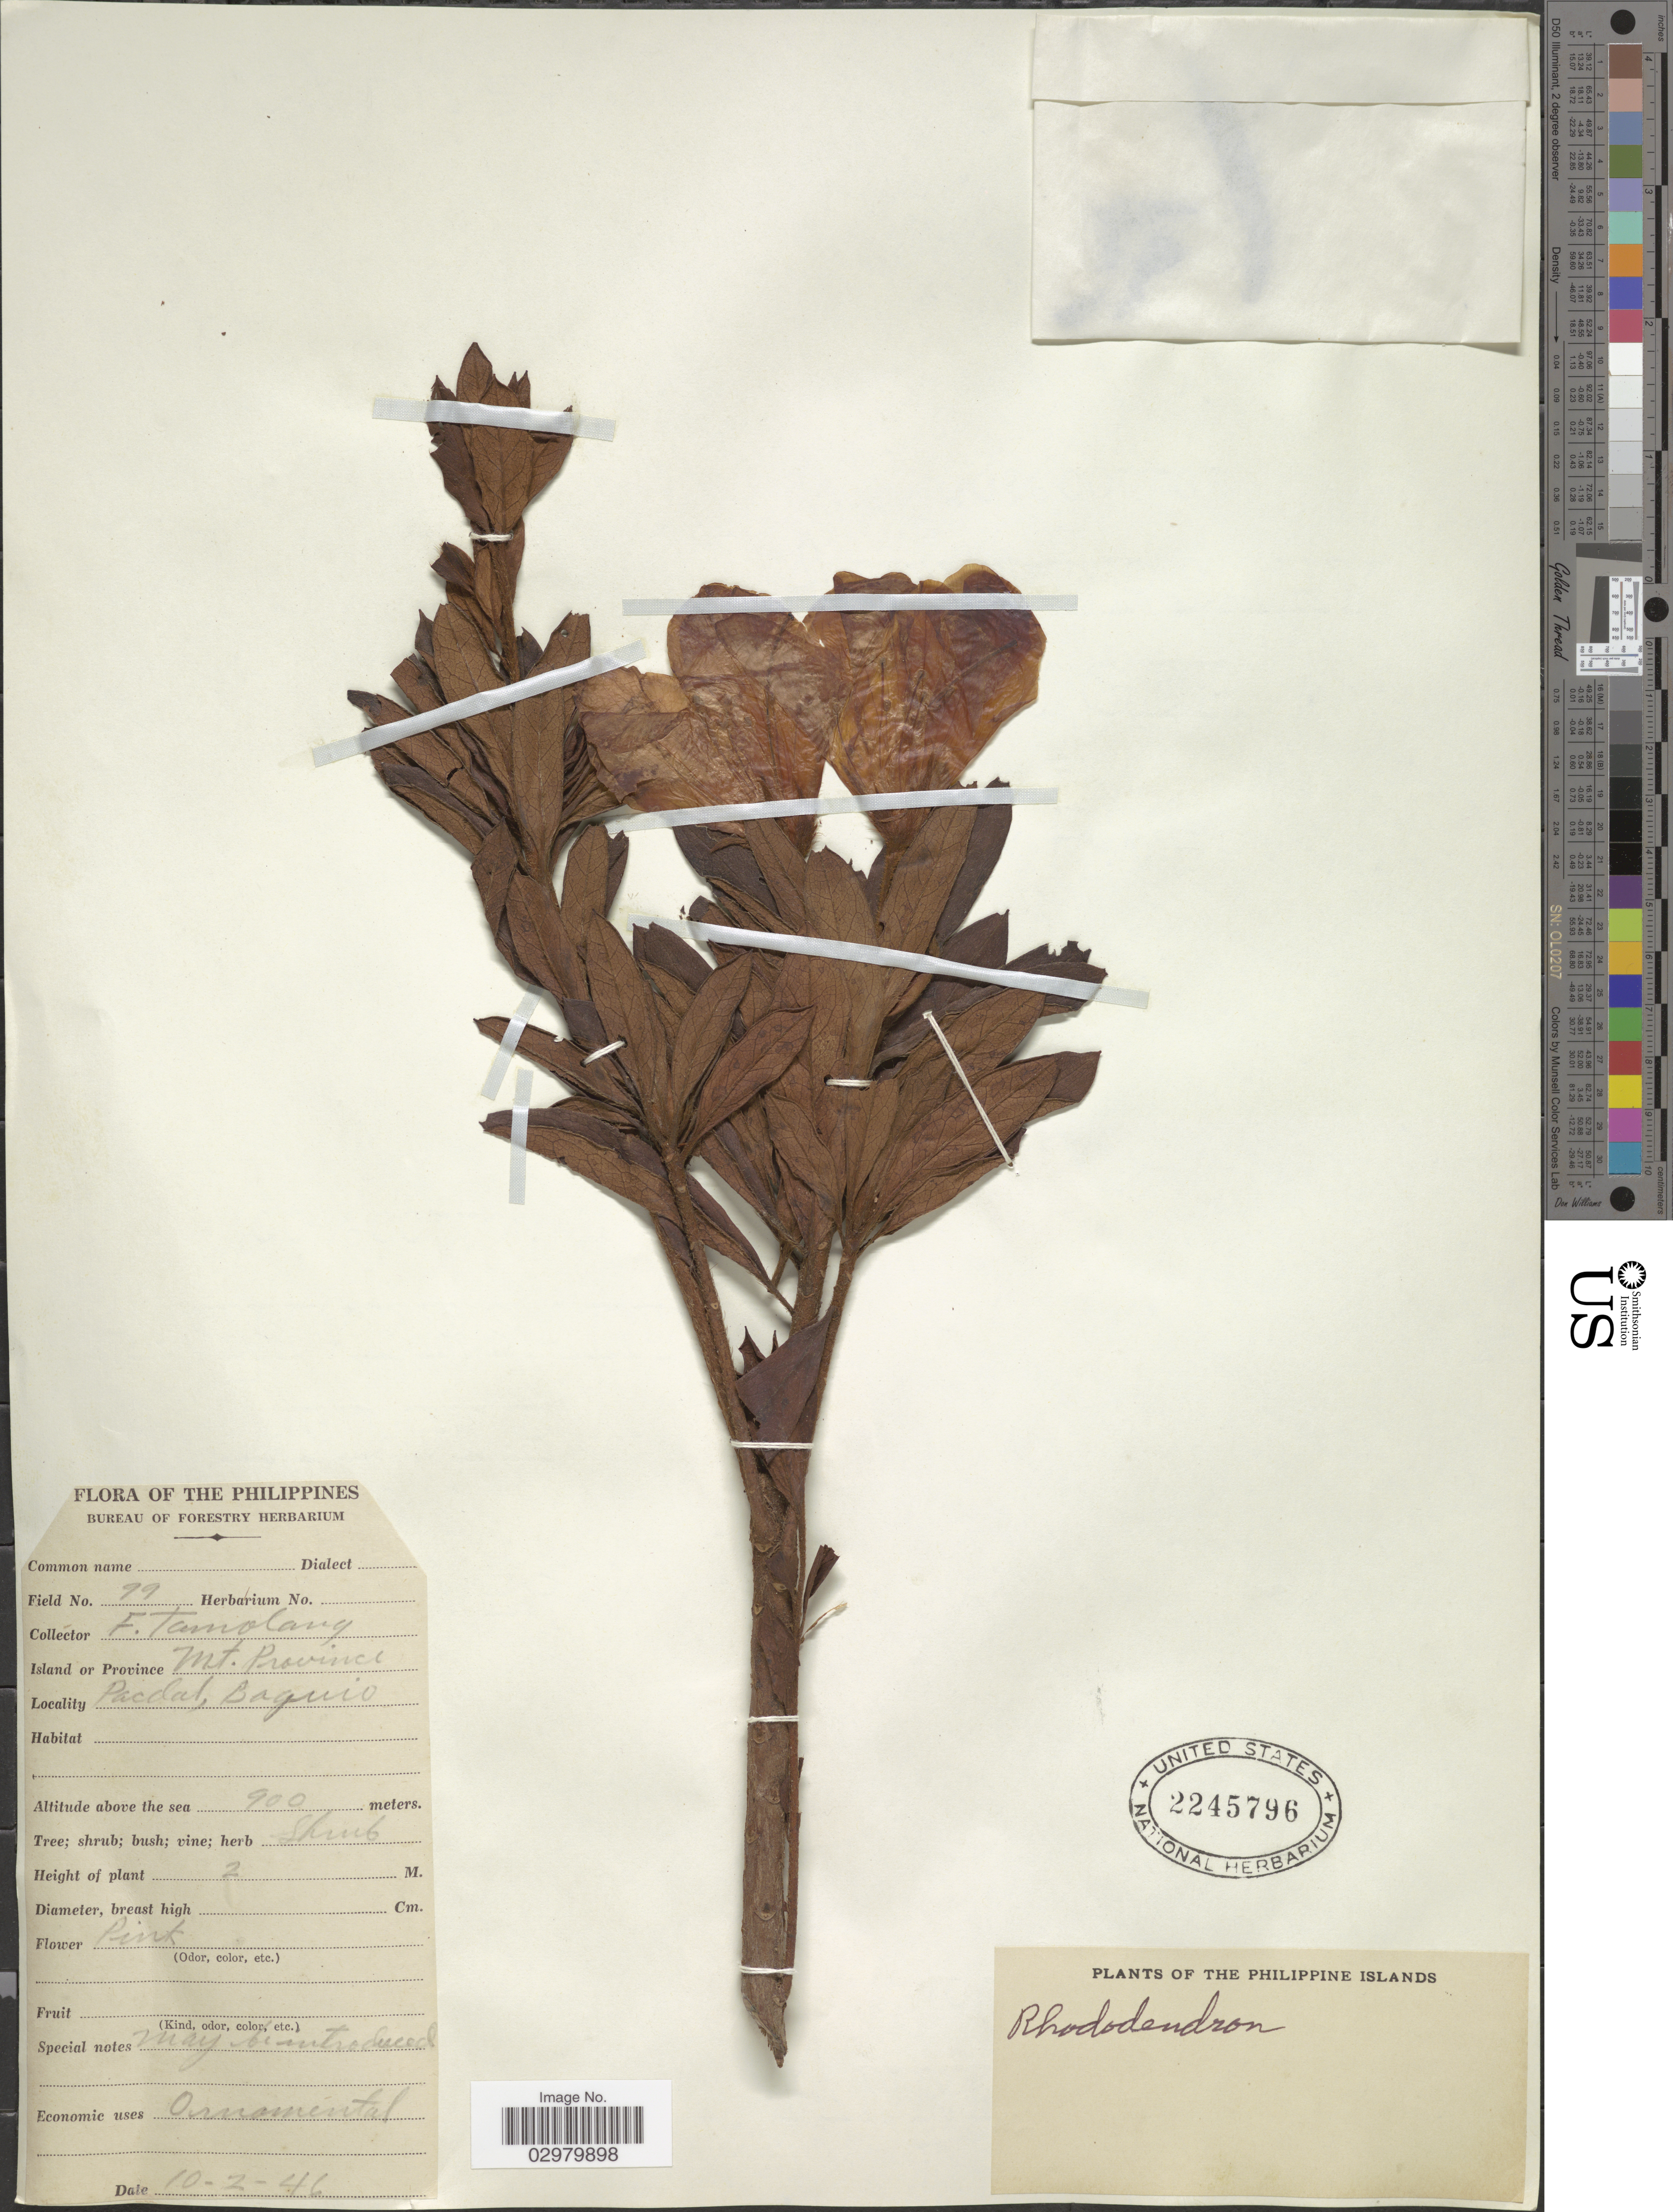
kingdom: Plantae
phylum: Tracheophyta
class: Magnoliopsida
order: Ericales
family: Ericaceae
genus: Rhododendron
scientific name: Rhododendron sp.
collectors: F. Tamolang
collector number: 99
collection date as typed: Transcribed d/m/y: 10/2/46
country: Philippines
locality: Island or Province: Mt. Province, Pacdal, Baguio.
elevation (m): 900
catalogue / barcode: US 2245796